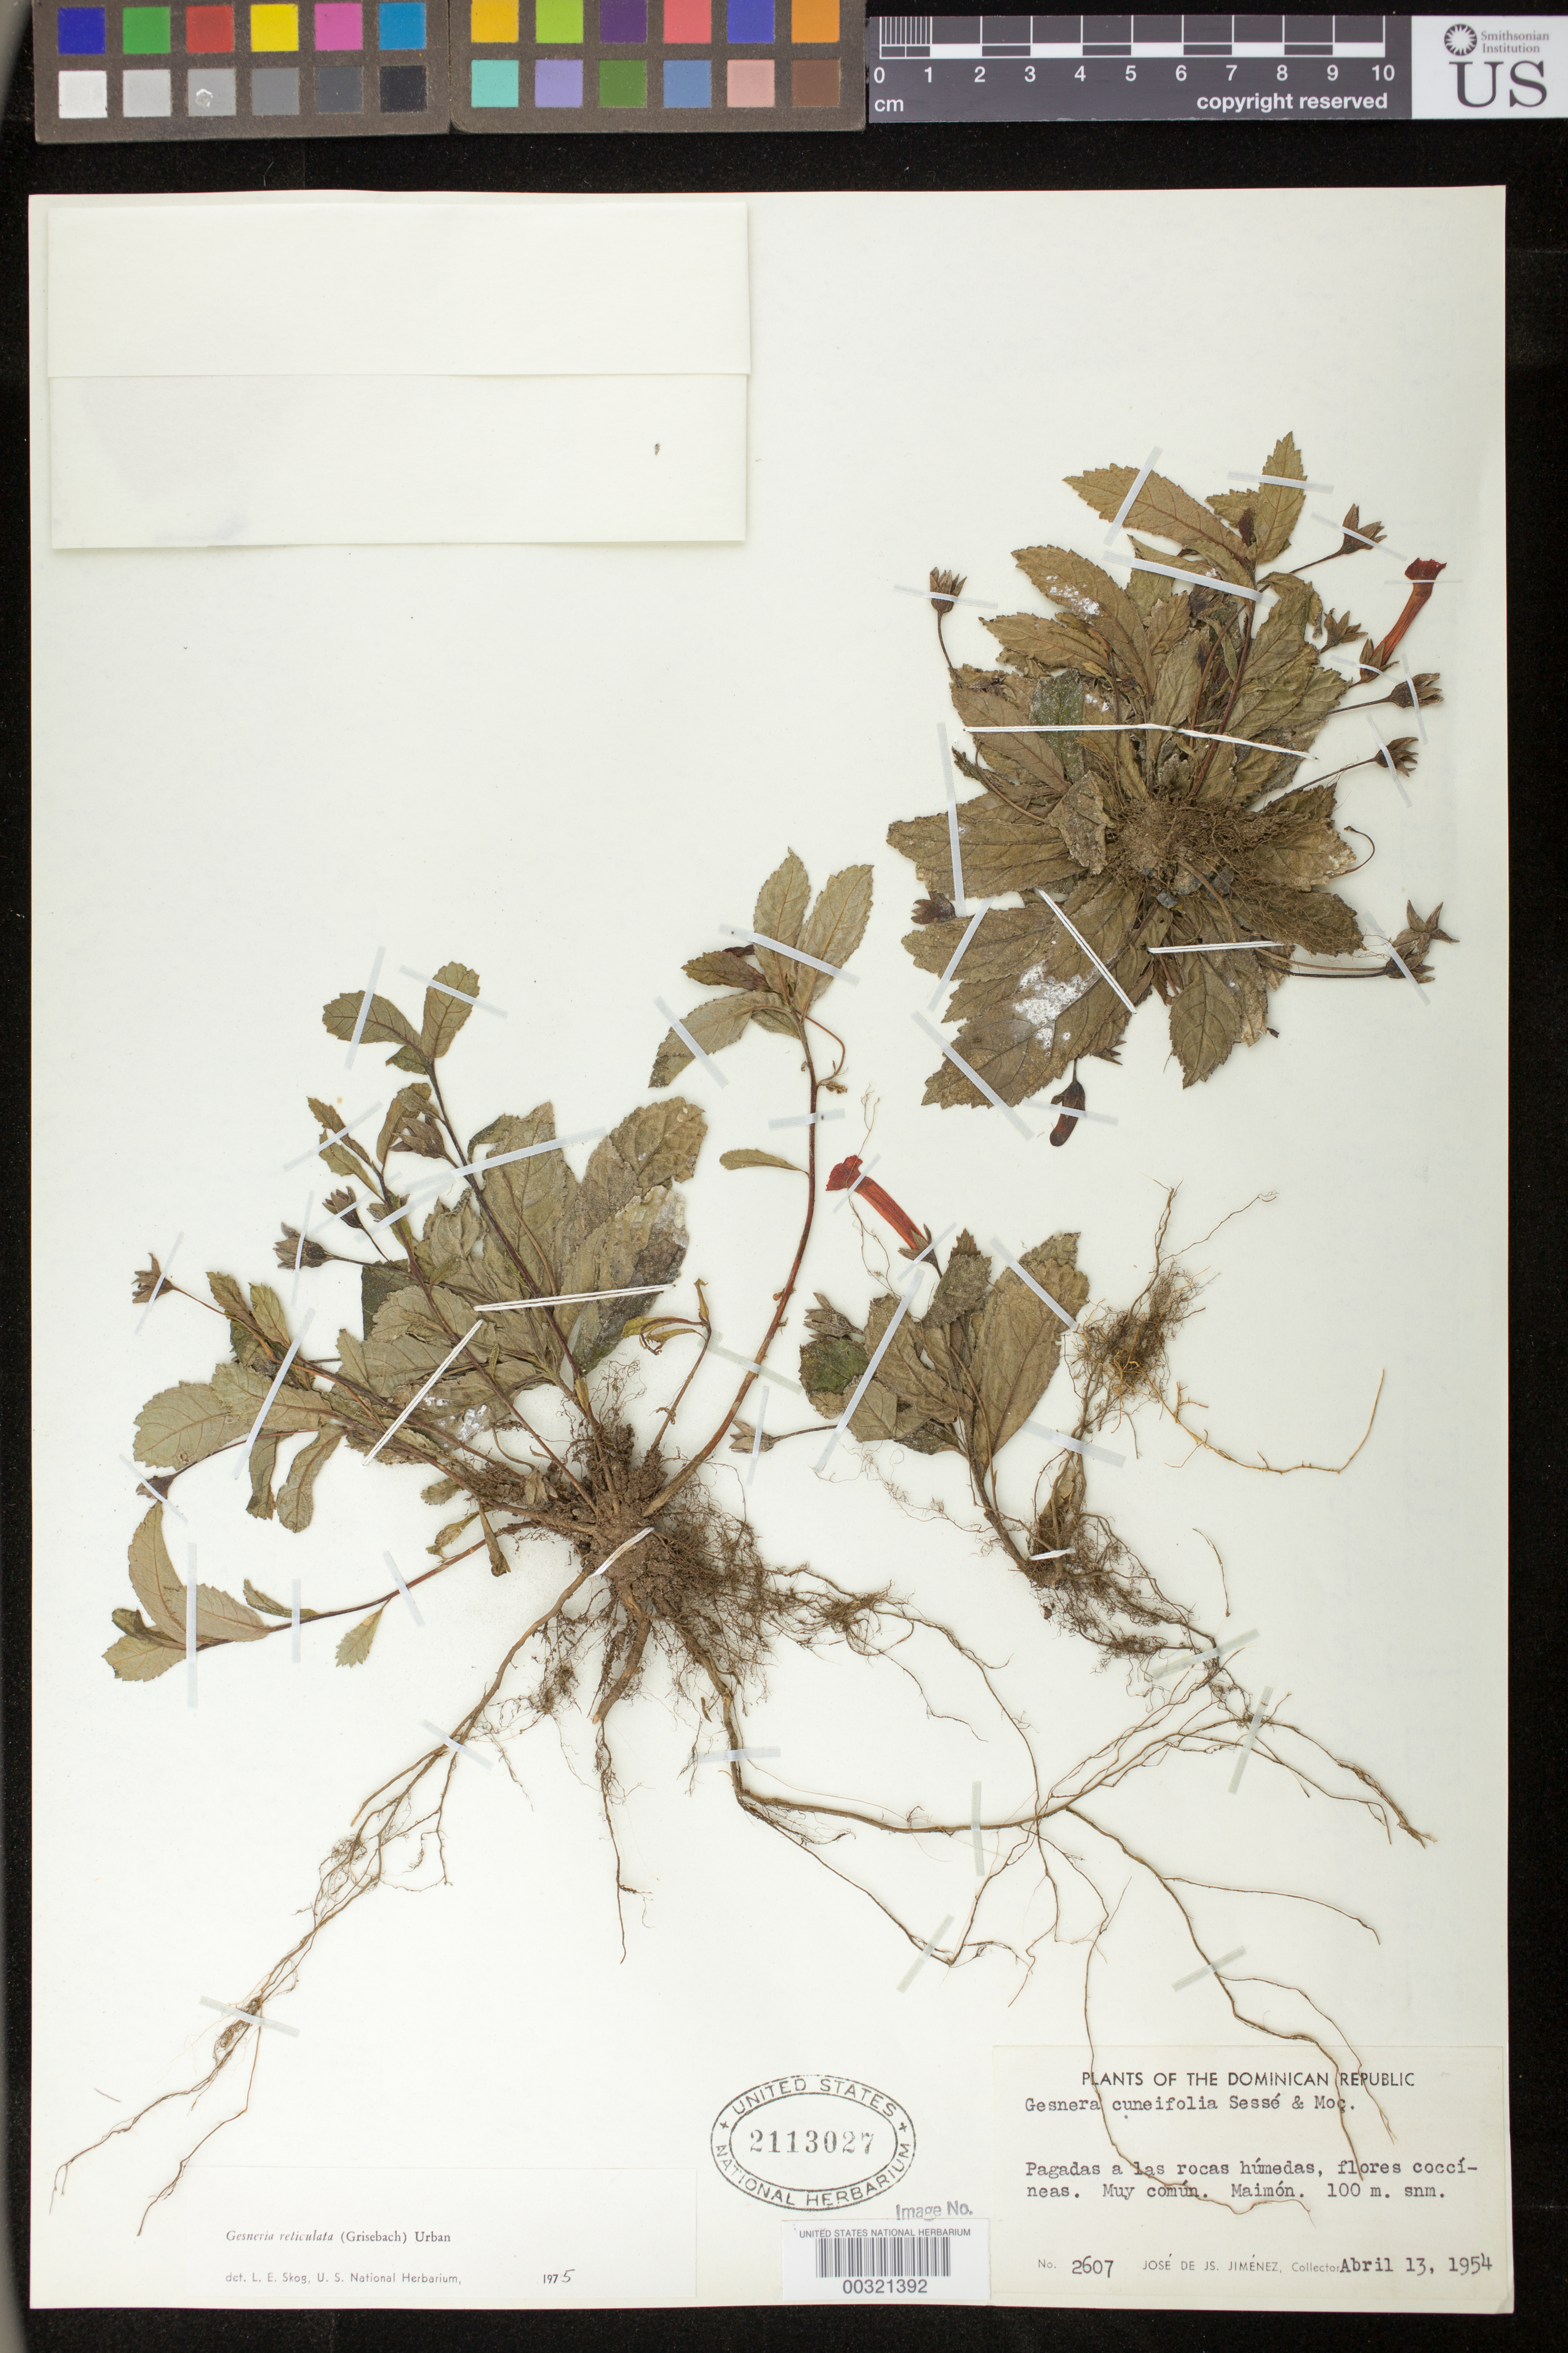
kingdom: Plantae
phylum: Tracheophyta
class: Magnoliopsida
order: Lamiales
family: Gesneriaceae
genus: Gesneria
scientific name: Gesneria reticulata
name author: (Griseb.) Urb.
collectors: J. J. Jiménez Almonte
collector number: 2607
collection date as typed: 13 Apr 1954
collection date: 1954-04-13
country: Dominican Republic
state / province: La Vega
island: Hispaniola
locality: Banks of Maimon River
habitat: On rocks in wet soil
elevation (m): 100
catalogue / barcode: US 2113027